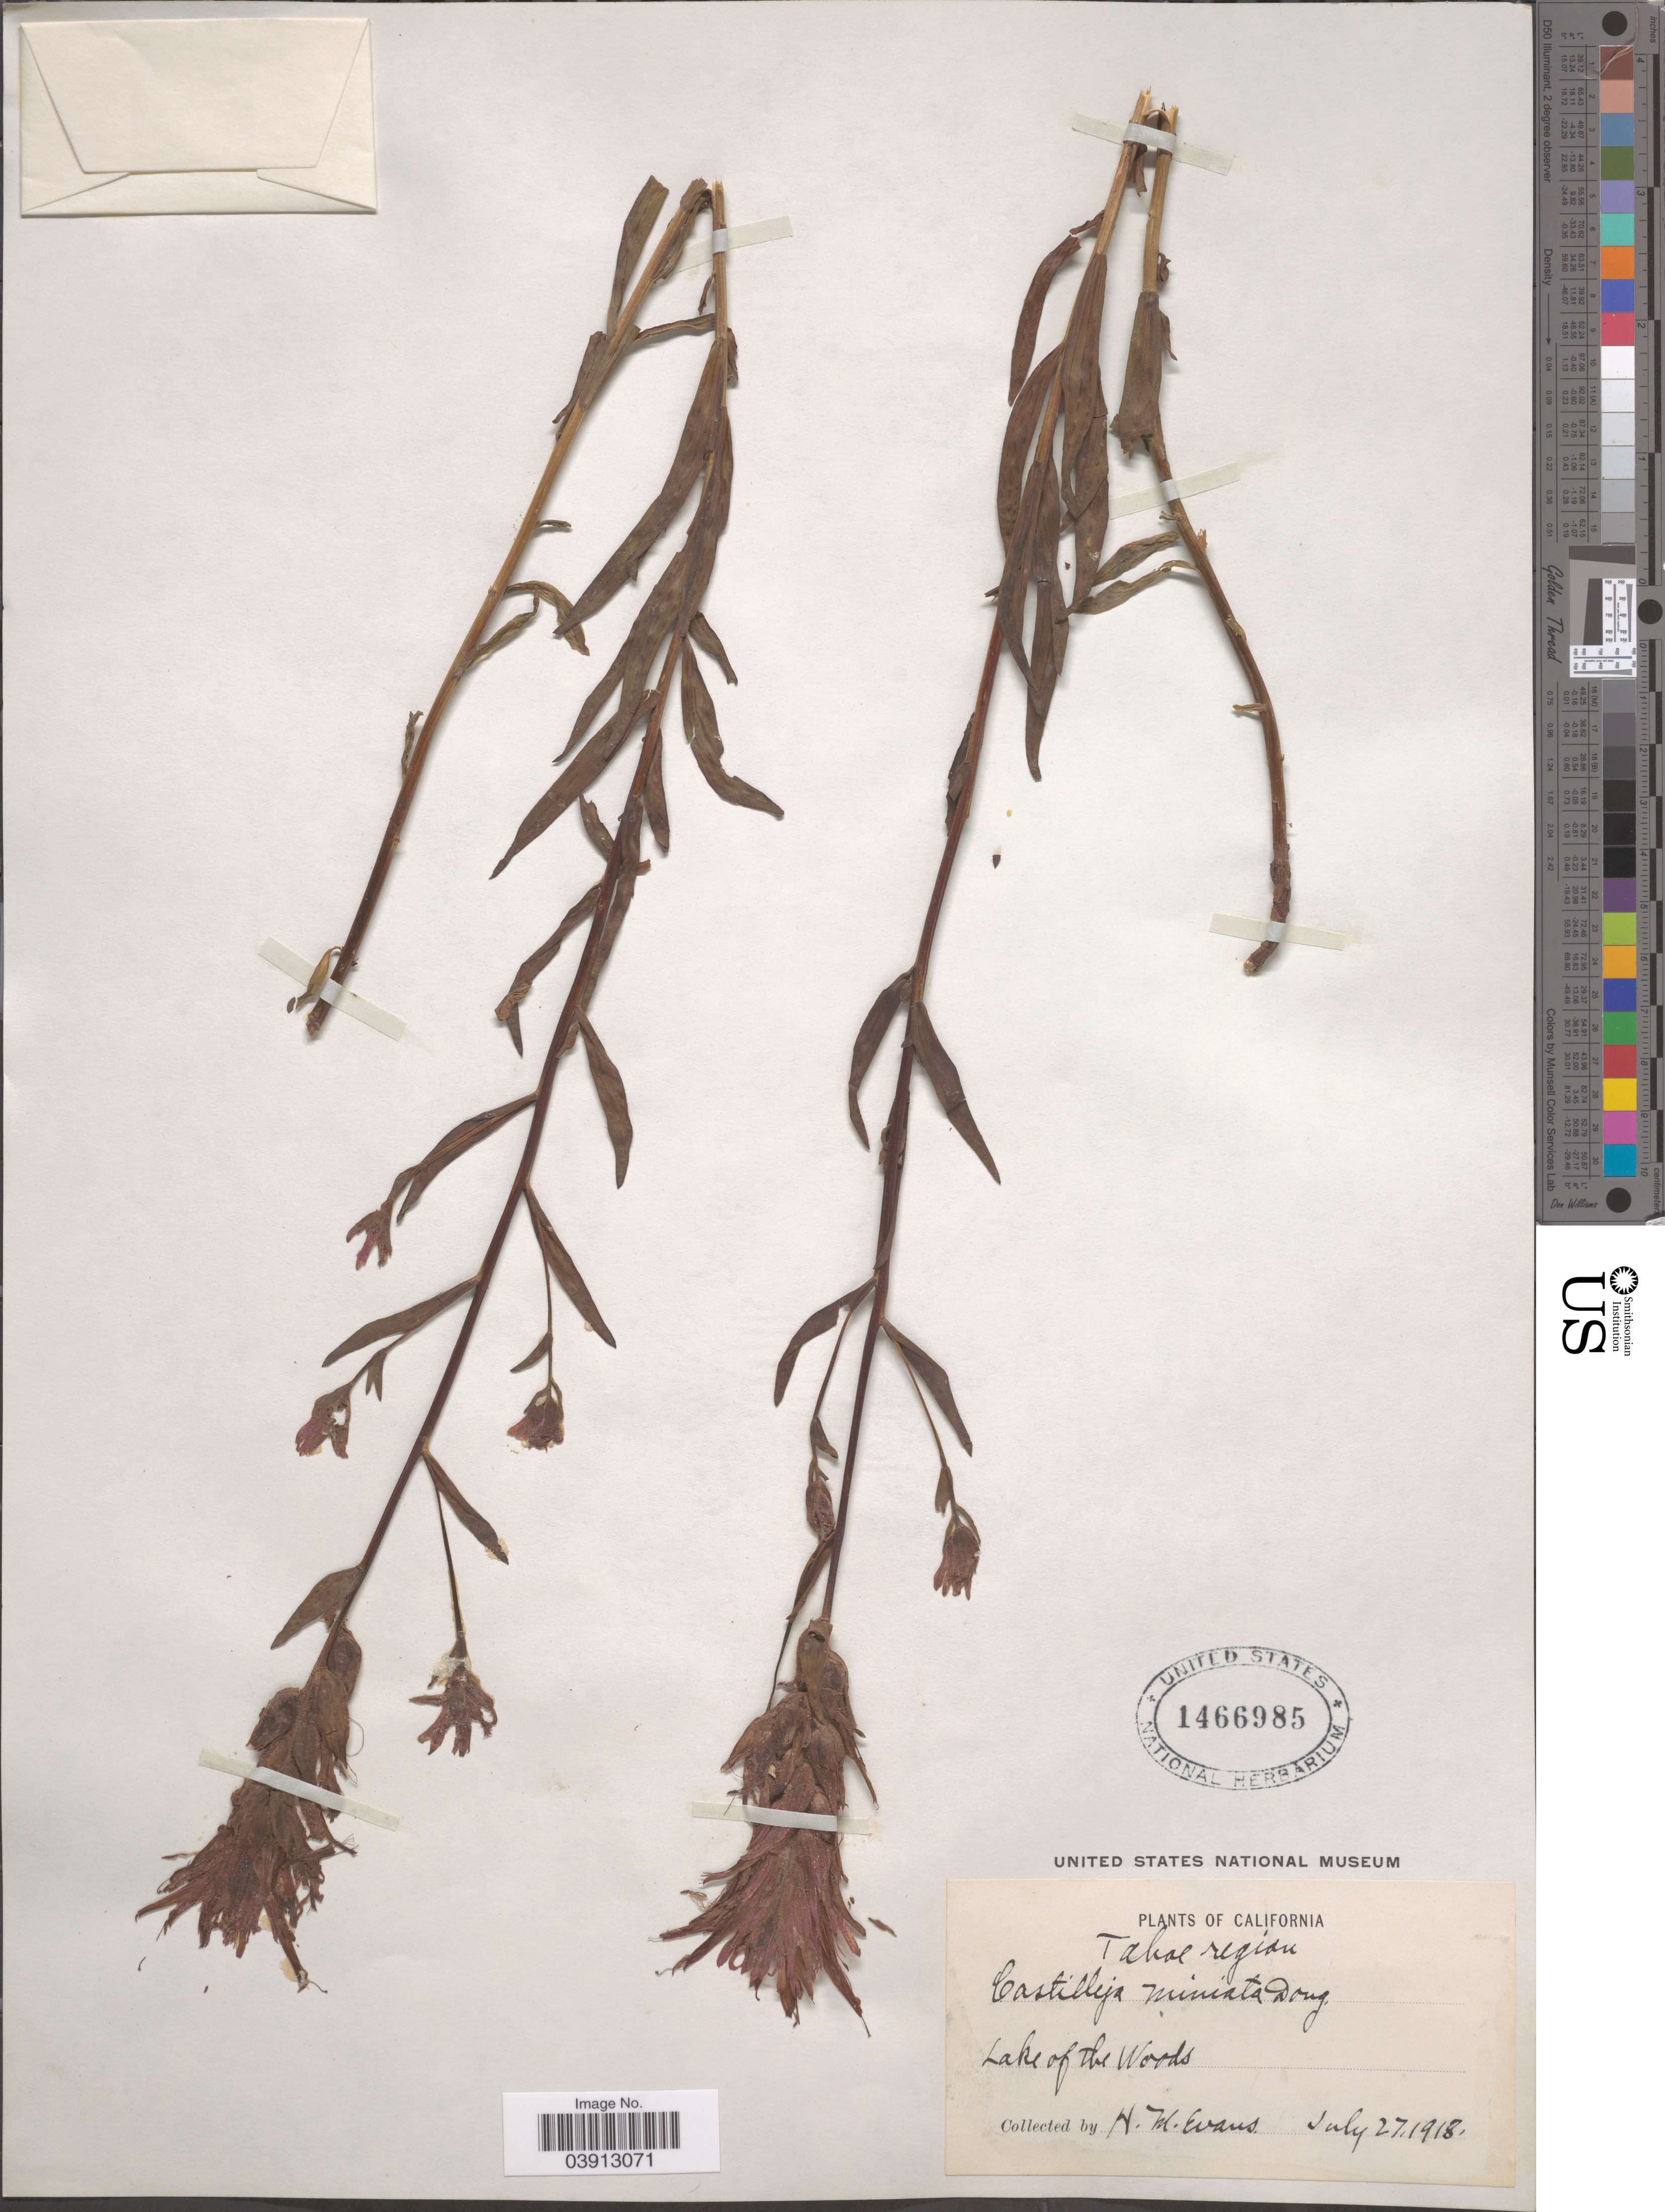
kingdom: Plantae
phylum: Tracheophyta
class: Magnoliopsida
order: Lamiales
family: Orobanchaceae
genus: Castilleja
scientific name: Castilleja miniata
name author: Douglas ex Hook.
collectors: H. Evans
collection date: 1918-07-27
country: United States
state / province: California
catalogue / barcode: US 1466985